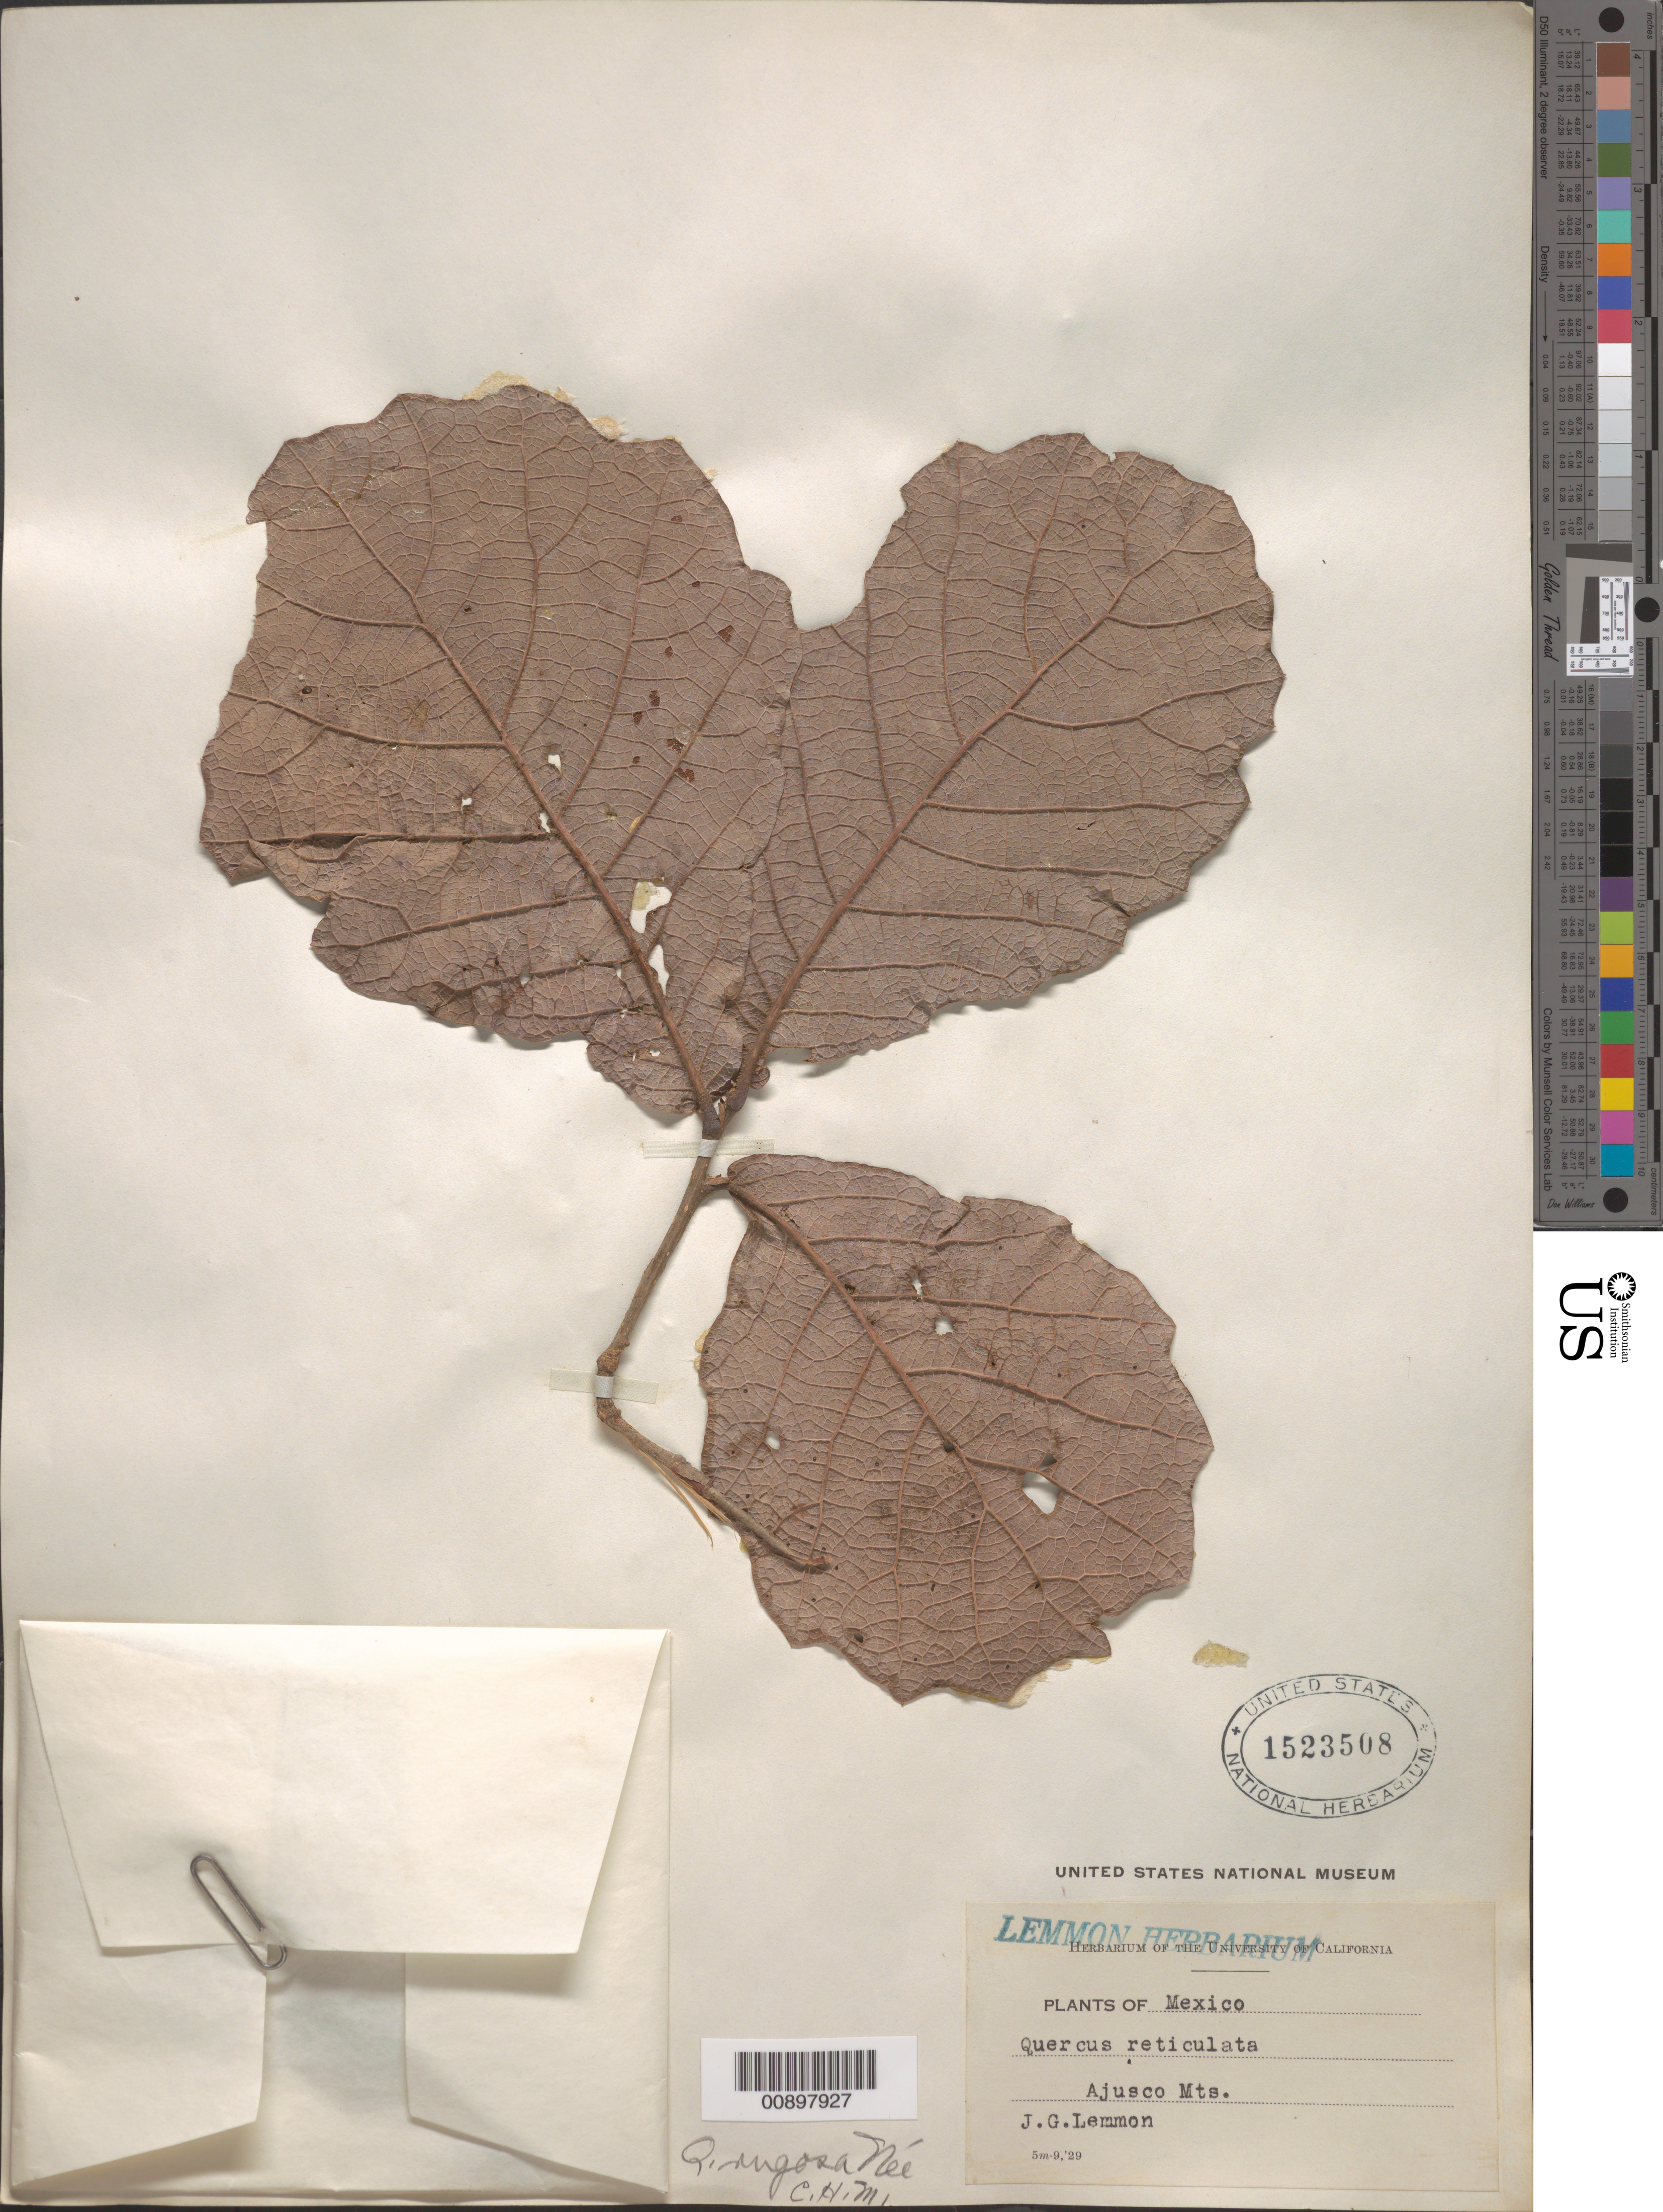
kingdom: Plantae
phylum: Tracheophyta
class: Magnoliopsida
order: Fagales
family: Fagaceae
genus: Quercus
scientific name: Quercus rugosa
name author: Née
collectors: J. G. Lemmon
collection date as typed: Sep 1929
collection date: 1929-09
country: Mexico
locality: Ajusco Mts.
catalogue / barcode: US 1523508